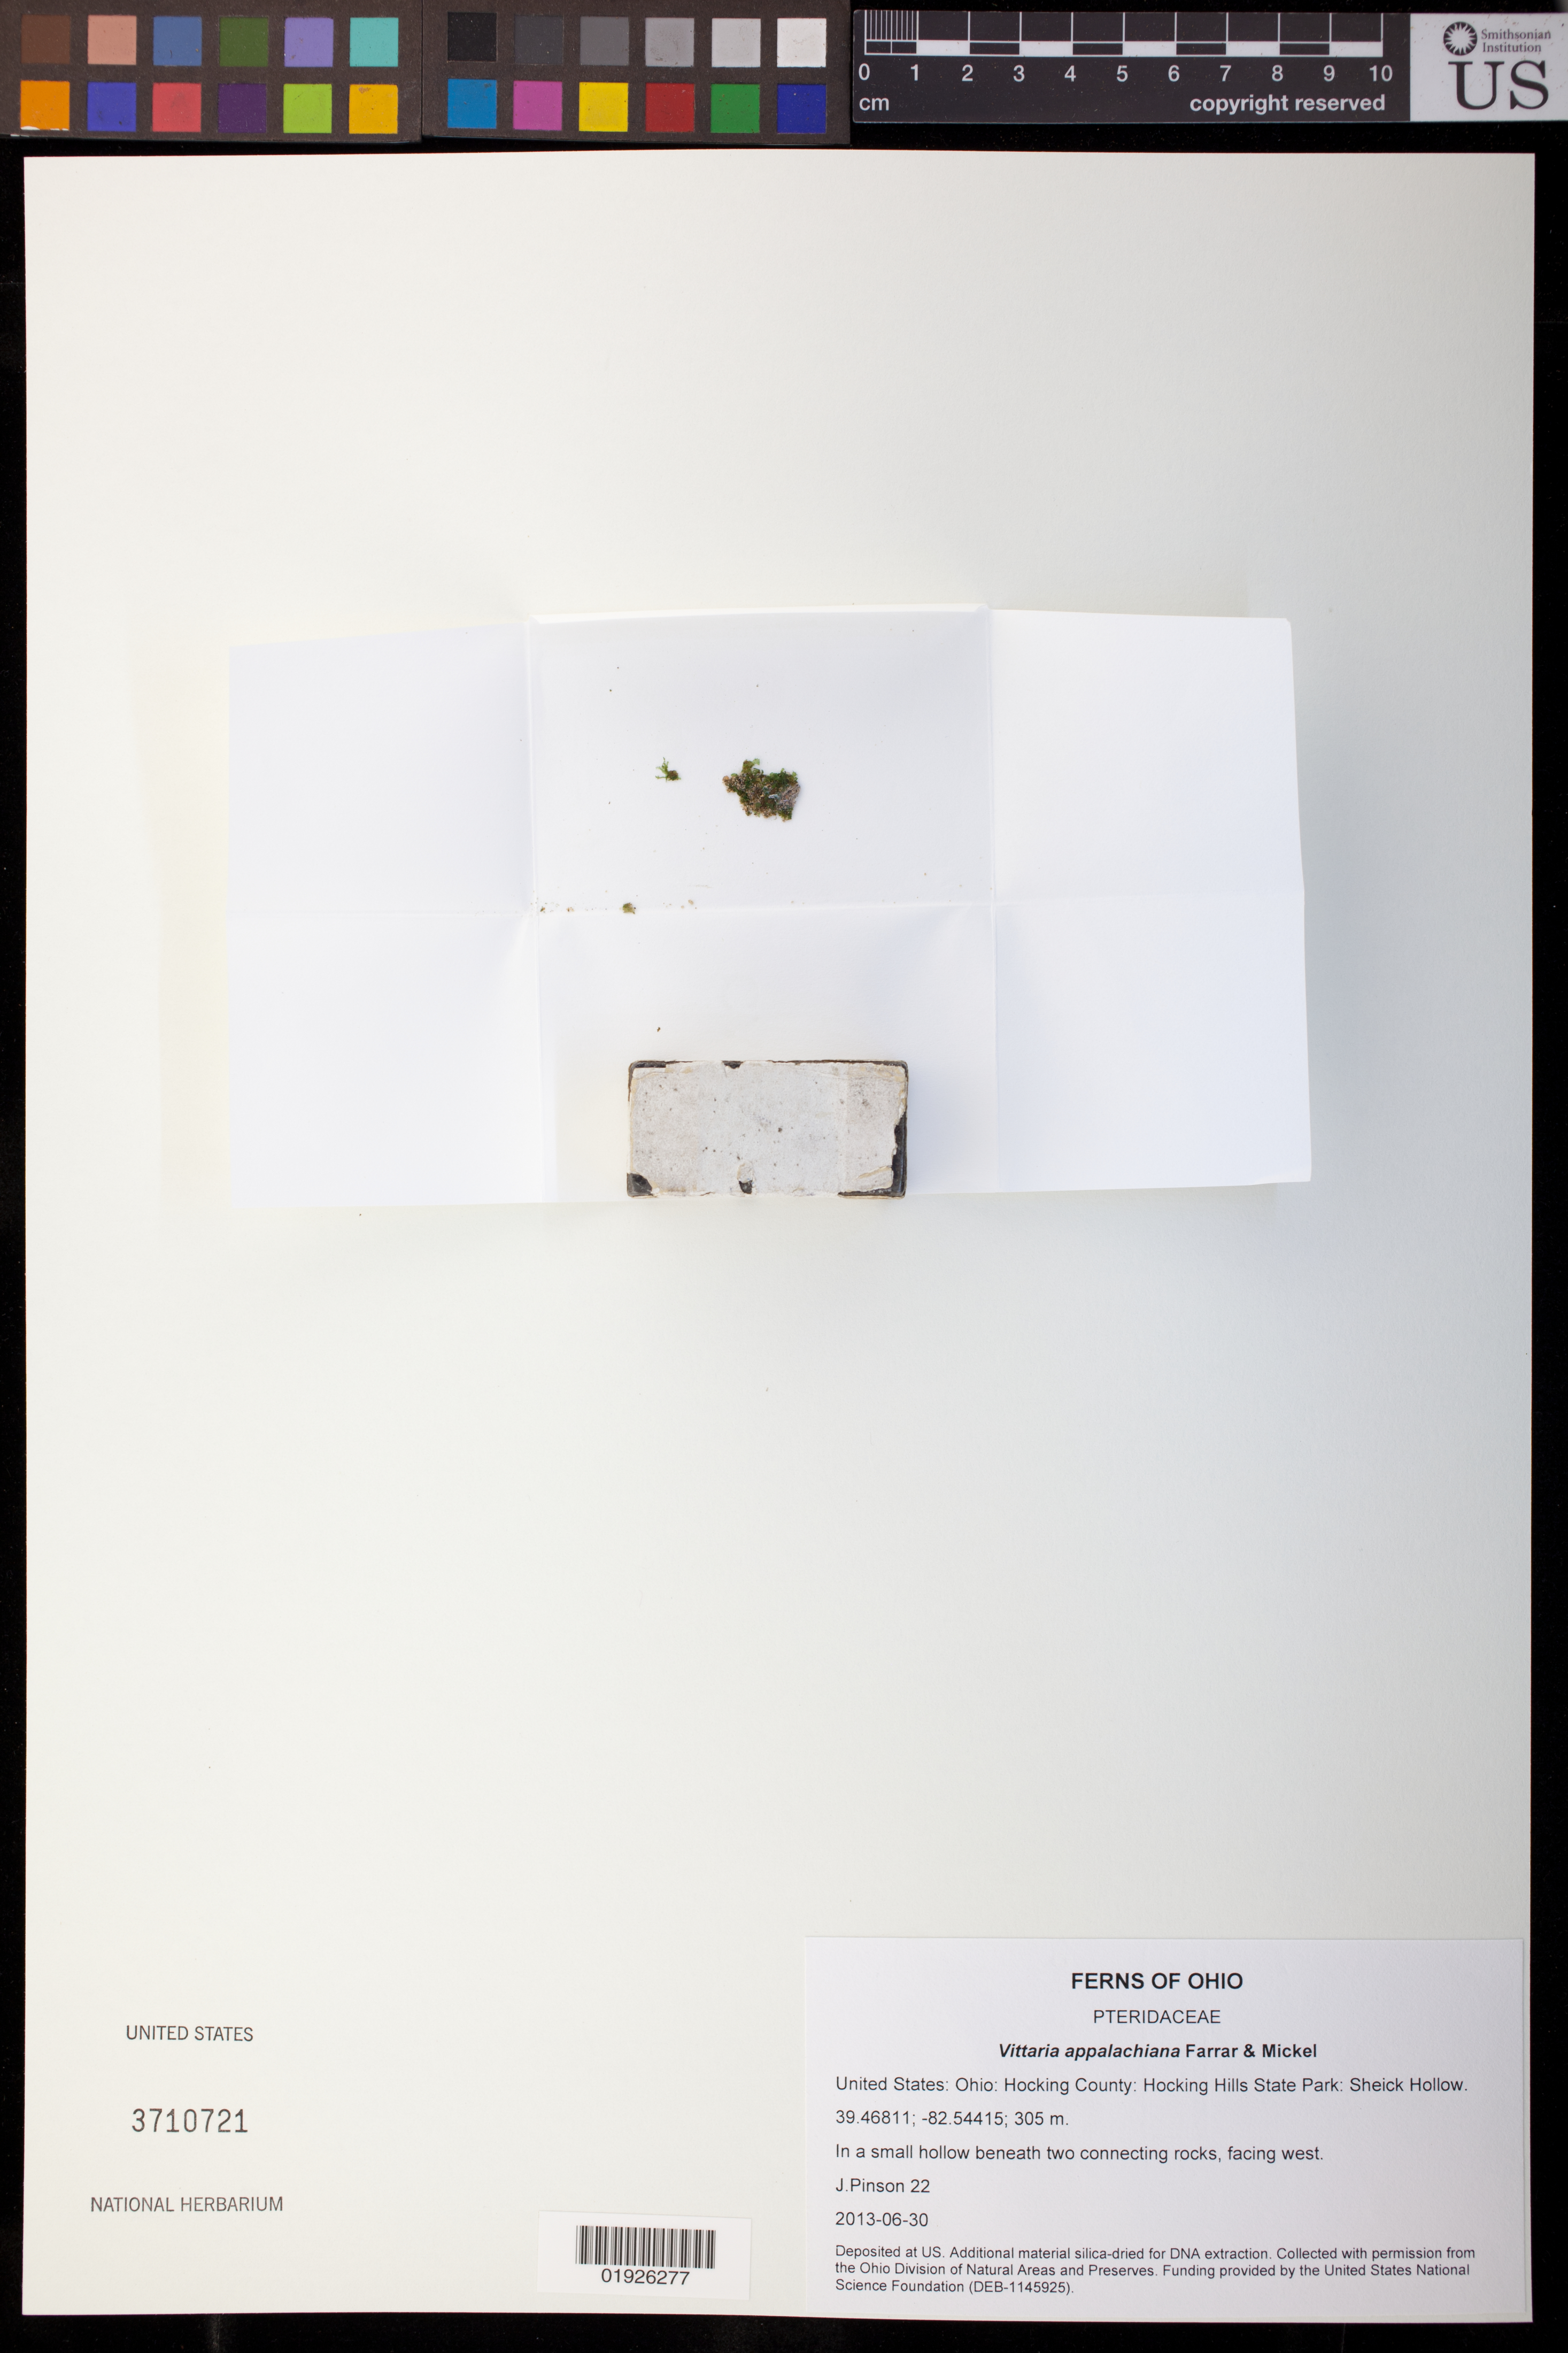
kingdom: Plantae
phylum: Tracheophyta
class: Polypodiopsida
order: Polypodiales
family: Pteridaceae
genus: Vittaria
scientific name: Vittaria appalachiana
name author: Farrar & Mickel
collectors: J. Pinson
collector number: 22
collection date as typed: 2013-06-30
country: United States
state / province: Ohio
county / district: Hocking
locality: Hocking Hills State Park: Sheick Hollow.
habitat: In a small hollow beneath two connecting rocks, facing west.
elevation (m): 305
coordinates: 39.46811, -82.54415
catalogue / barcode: US 3710721